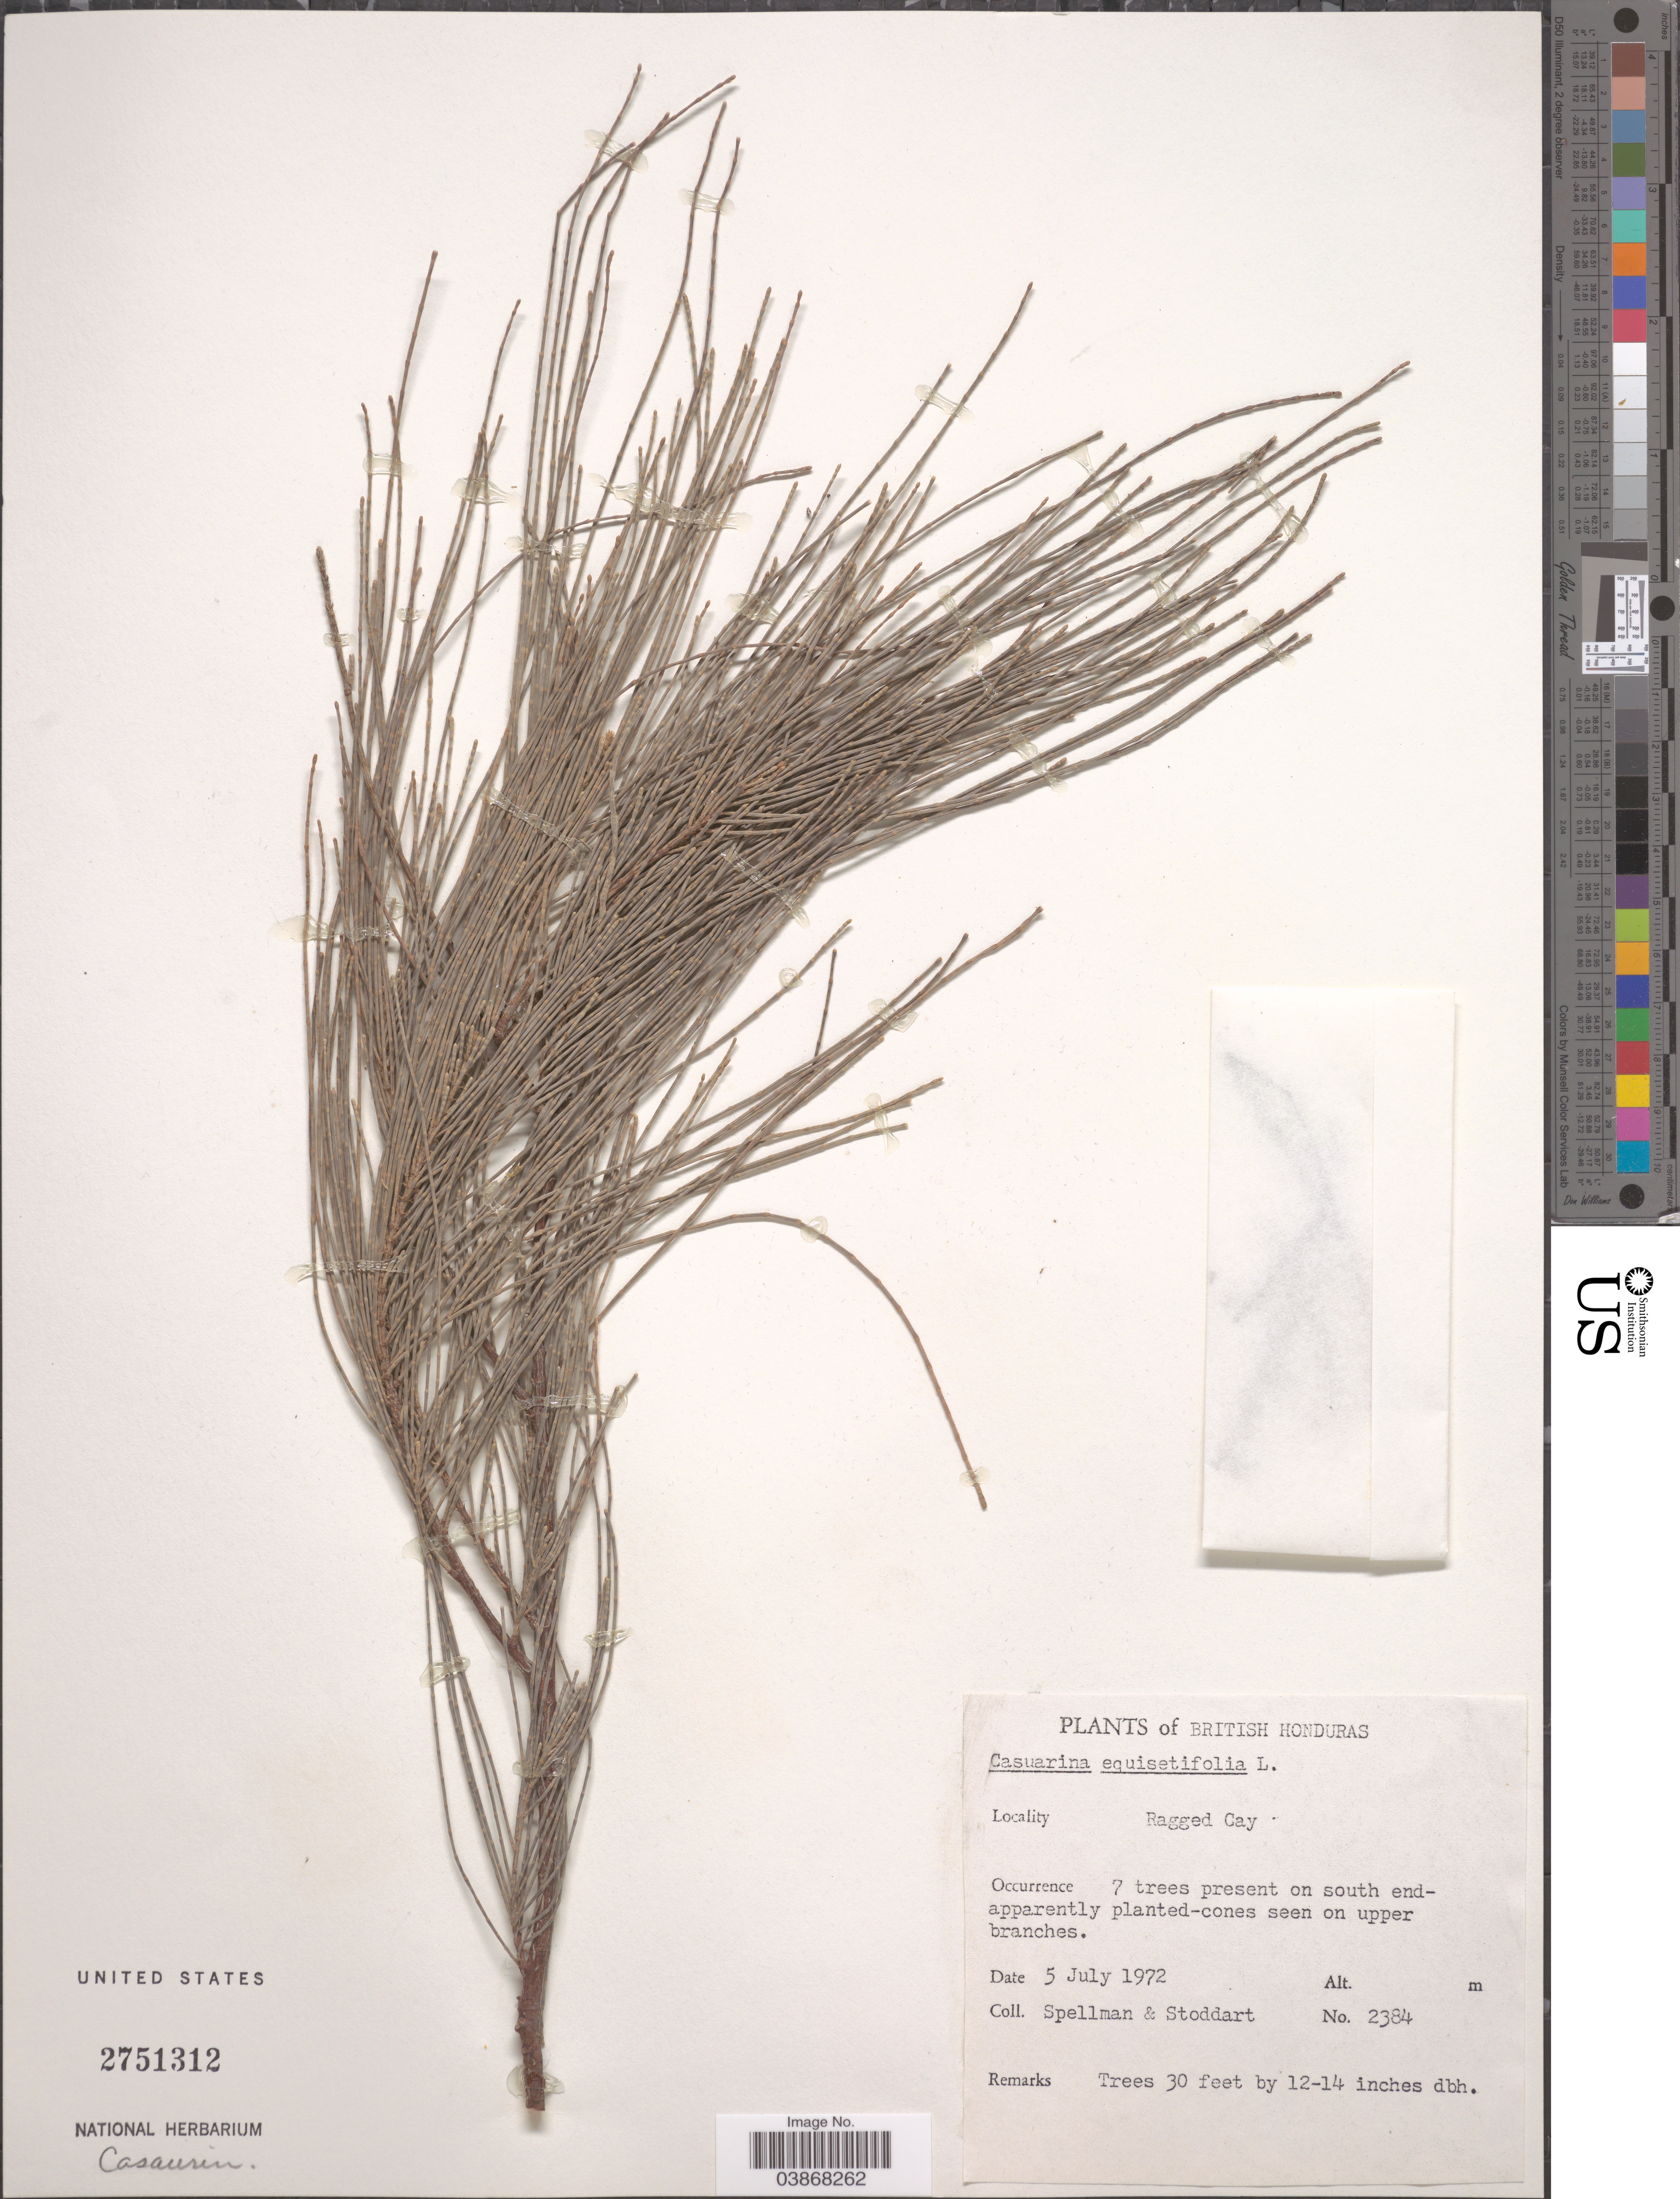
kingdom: Plantae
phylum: Tracheophyta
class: Magnoliopsida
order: Fagales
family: Casuarinaceae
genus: Casuarina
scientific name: Casuarina equisetifolia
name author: L.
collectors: Spellman, -- & -. Stoddart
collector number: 2384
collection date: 1972-07-05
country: Belize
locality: British Honduras. Ragged Cay.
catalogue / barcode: US 2751312